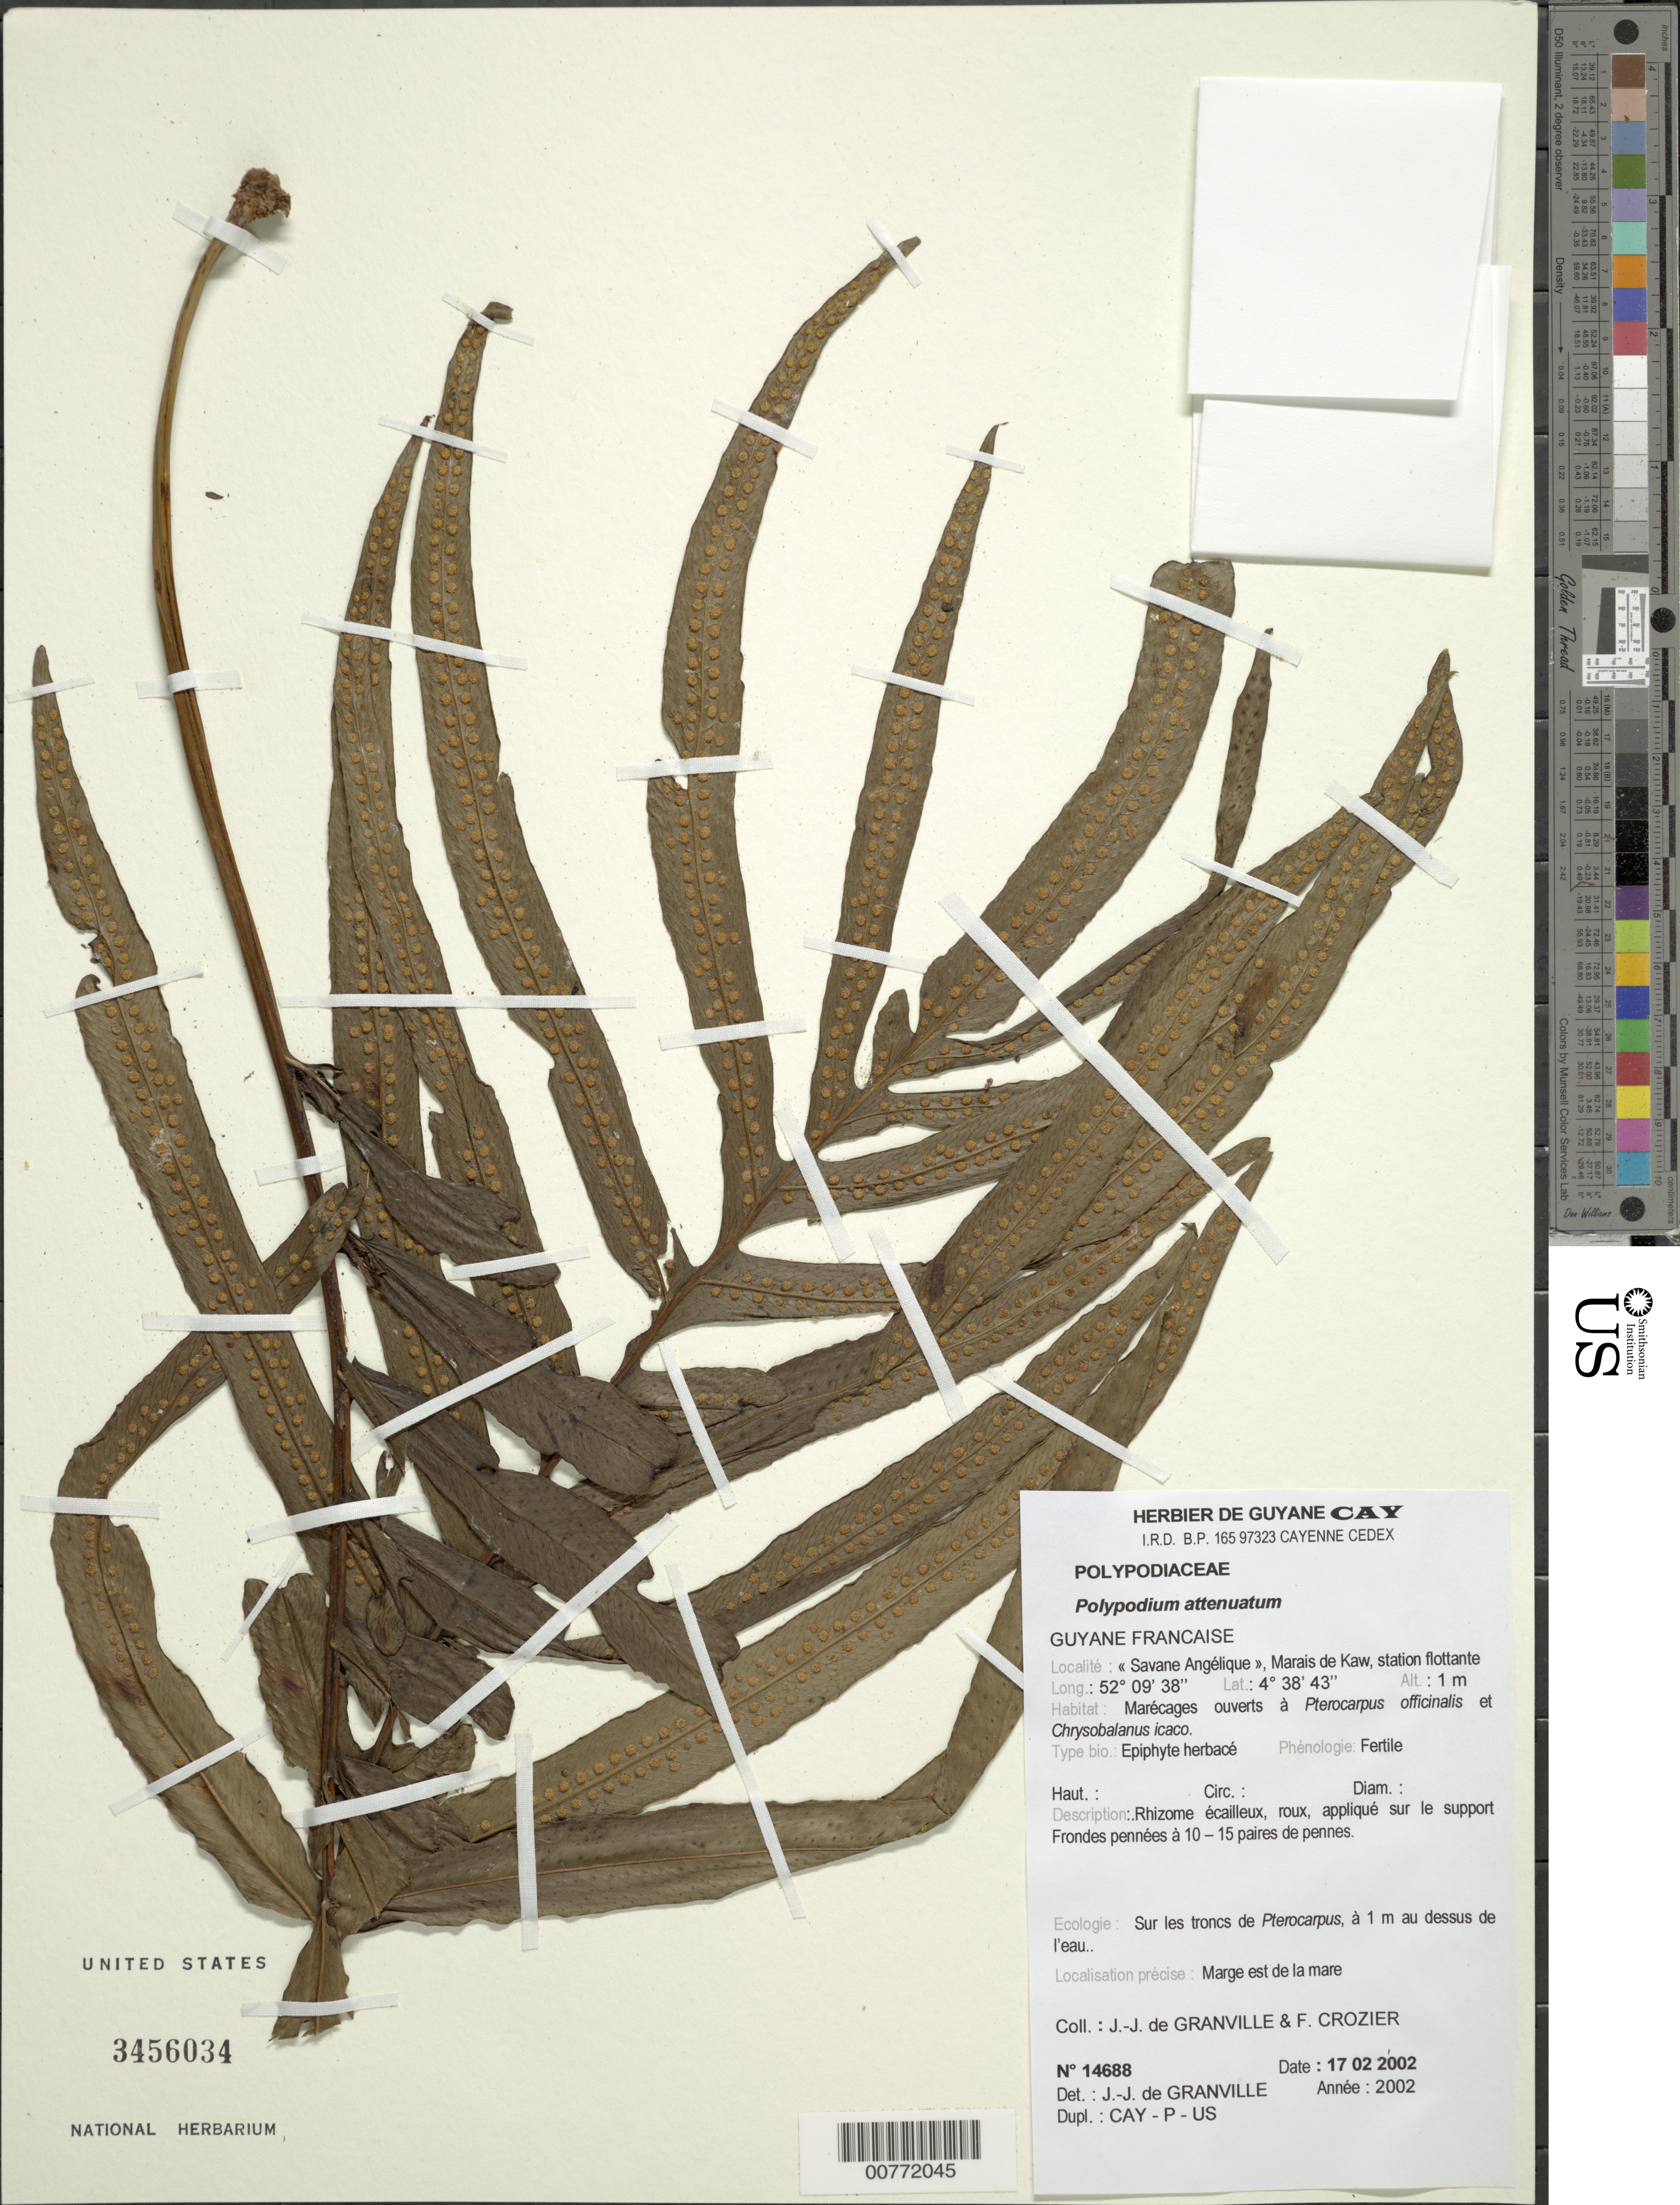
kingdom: Plantae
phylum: Tracheophyta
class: Polypodiopsida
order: Polypodiales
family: Polypodiaceae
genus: Serpocaulon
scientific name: Serpocaulon attenuatum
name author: (Humb. & Bonpl. ex Willd.) A.R. Sm.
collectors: J.-J. de Granville & F. Crozier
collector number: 14688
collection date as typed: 17-Feb-02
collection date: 2002-02-17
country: French Guiana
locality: Savane Angélique, Marais de Kaw, station flottante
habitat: Marécages ouverts; marge est de la mare; à 1m au dessus de l'eau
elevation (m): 1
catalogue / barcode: US 3456034